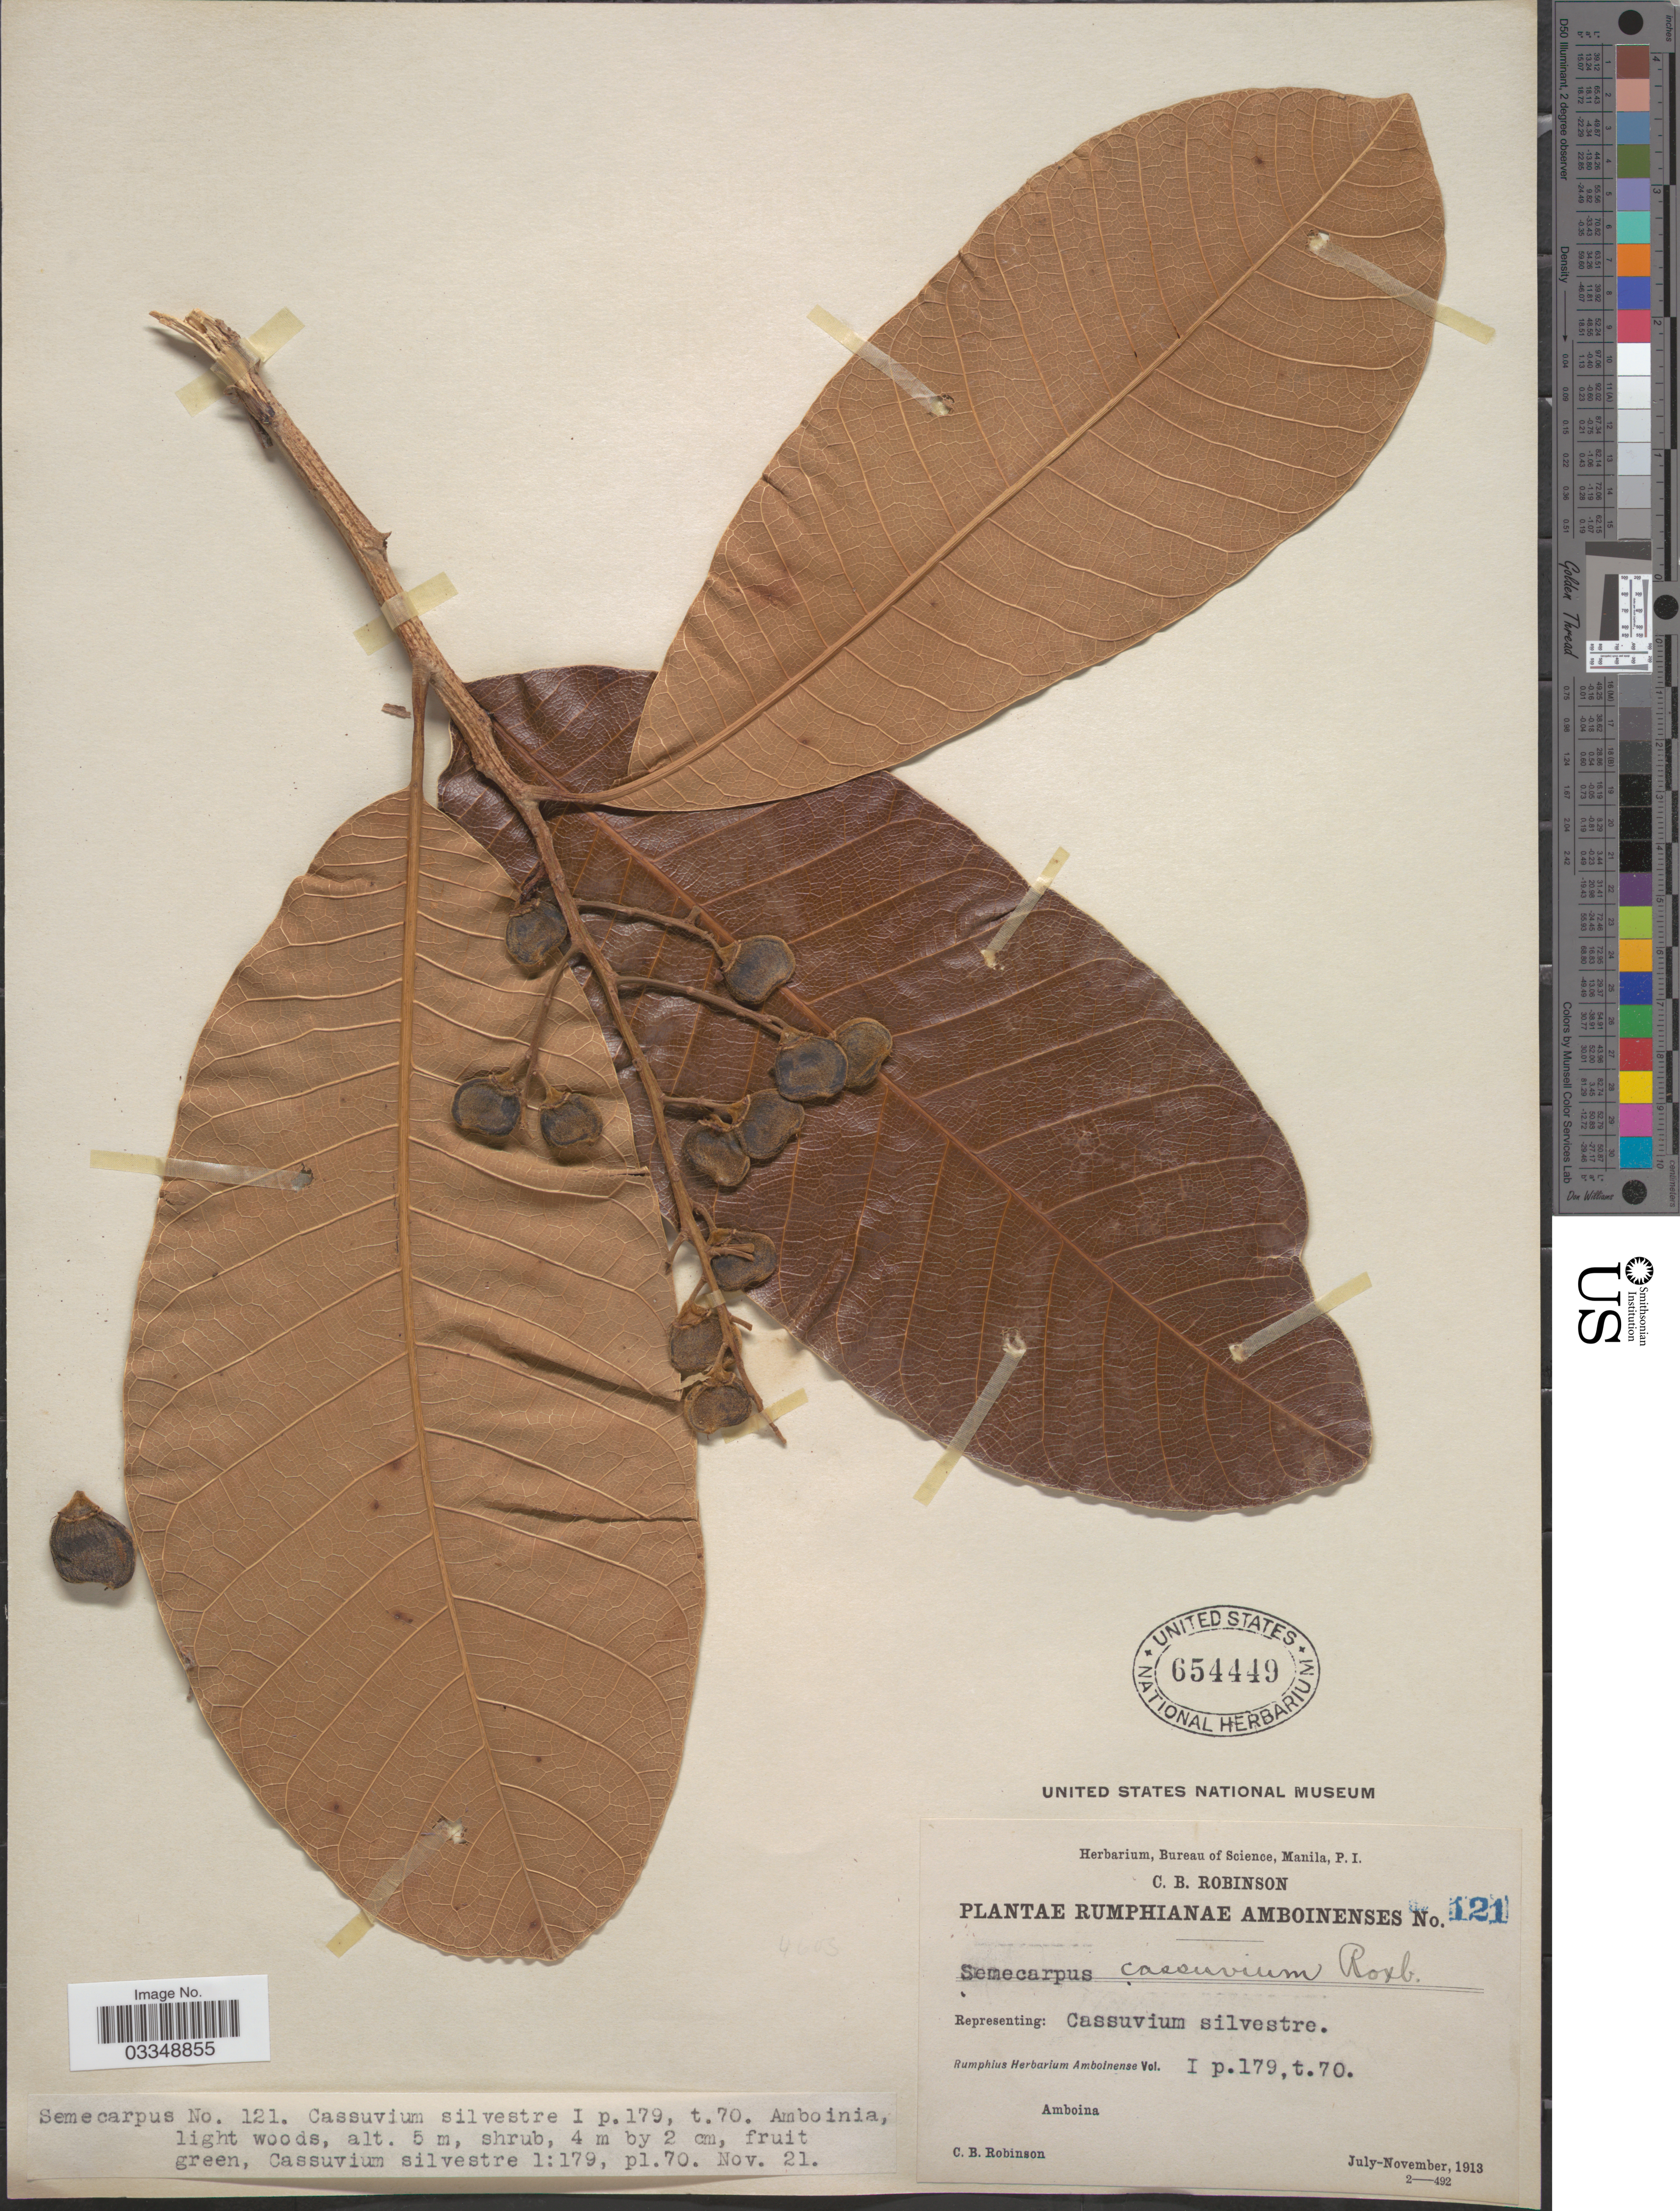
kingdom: Plantae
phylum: Tracheophyta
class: Magnoliopsida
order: Sapindales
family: Anacardiaceae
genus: Semecarpus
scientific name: Semecarpus cassuvium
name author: Roxb.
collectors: C. Robinson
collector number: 121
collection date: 1913-11-21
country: Indonesia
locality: Amboina.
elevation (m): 5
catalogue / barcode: US 654449